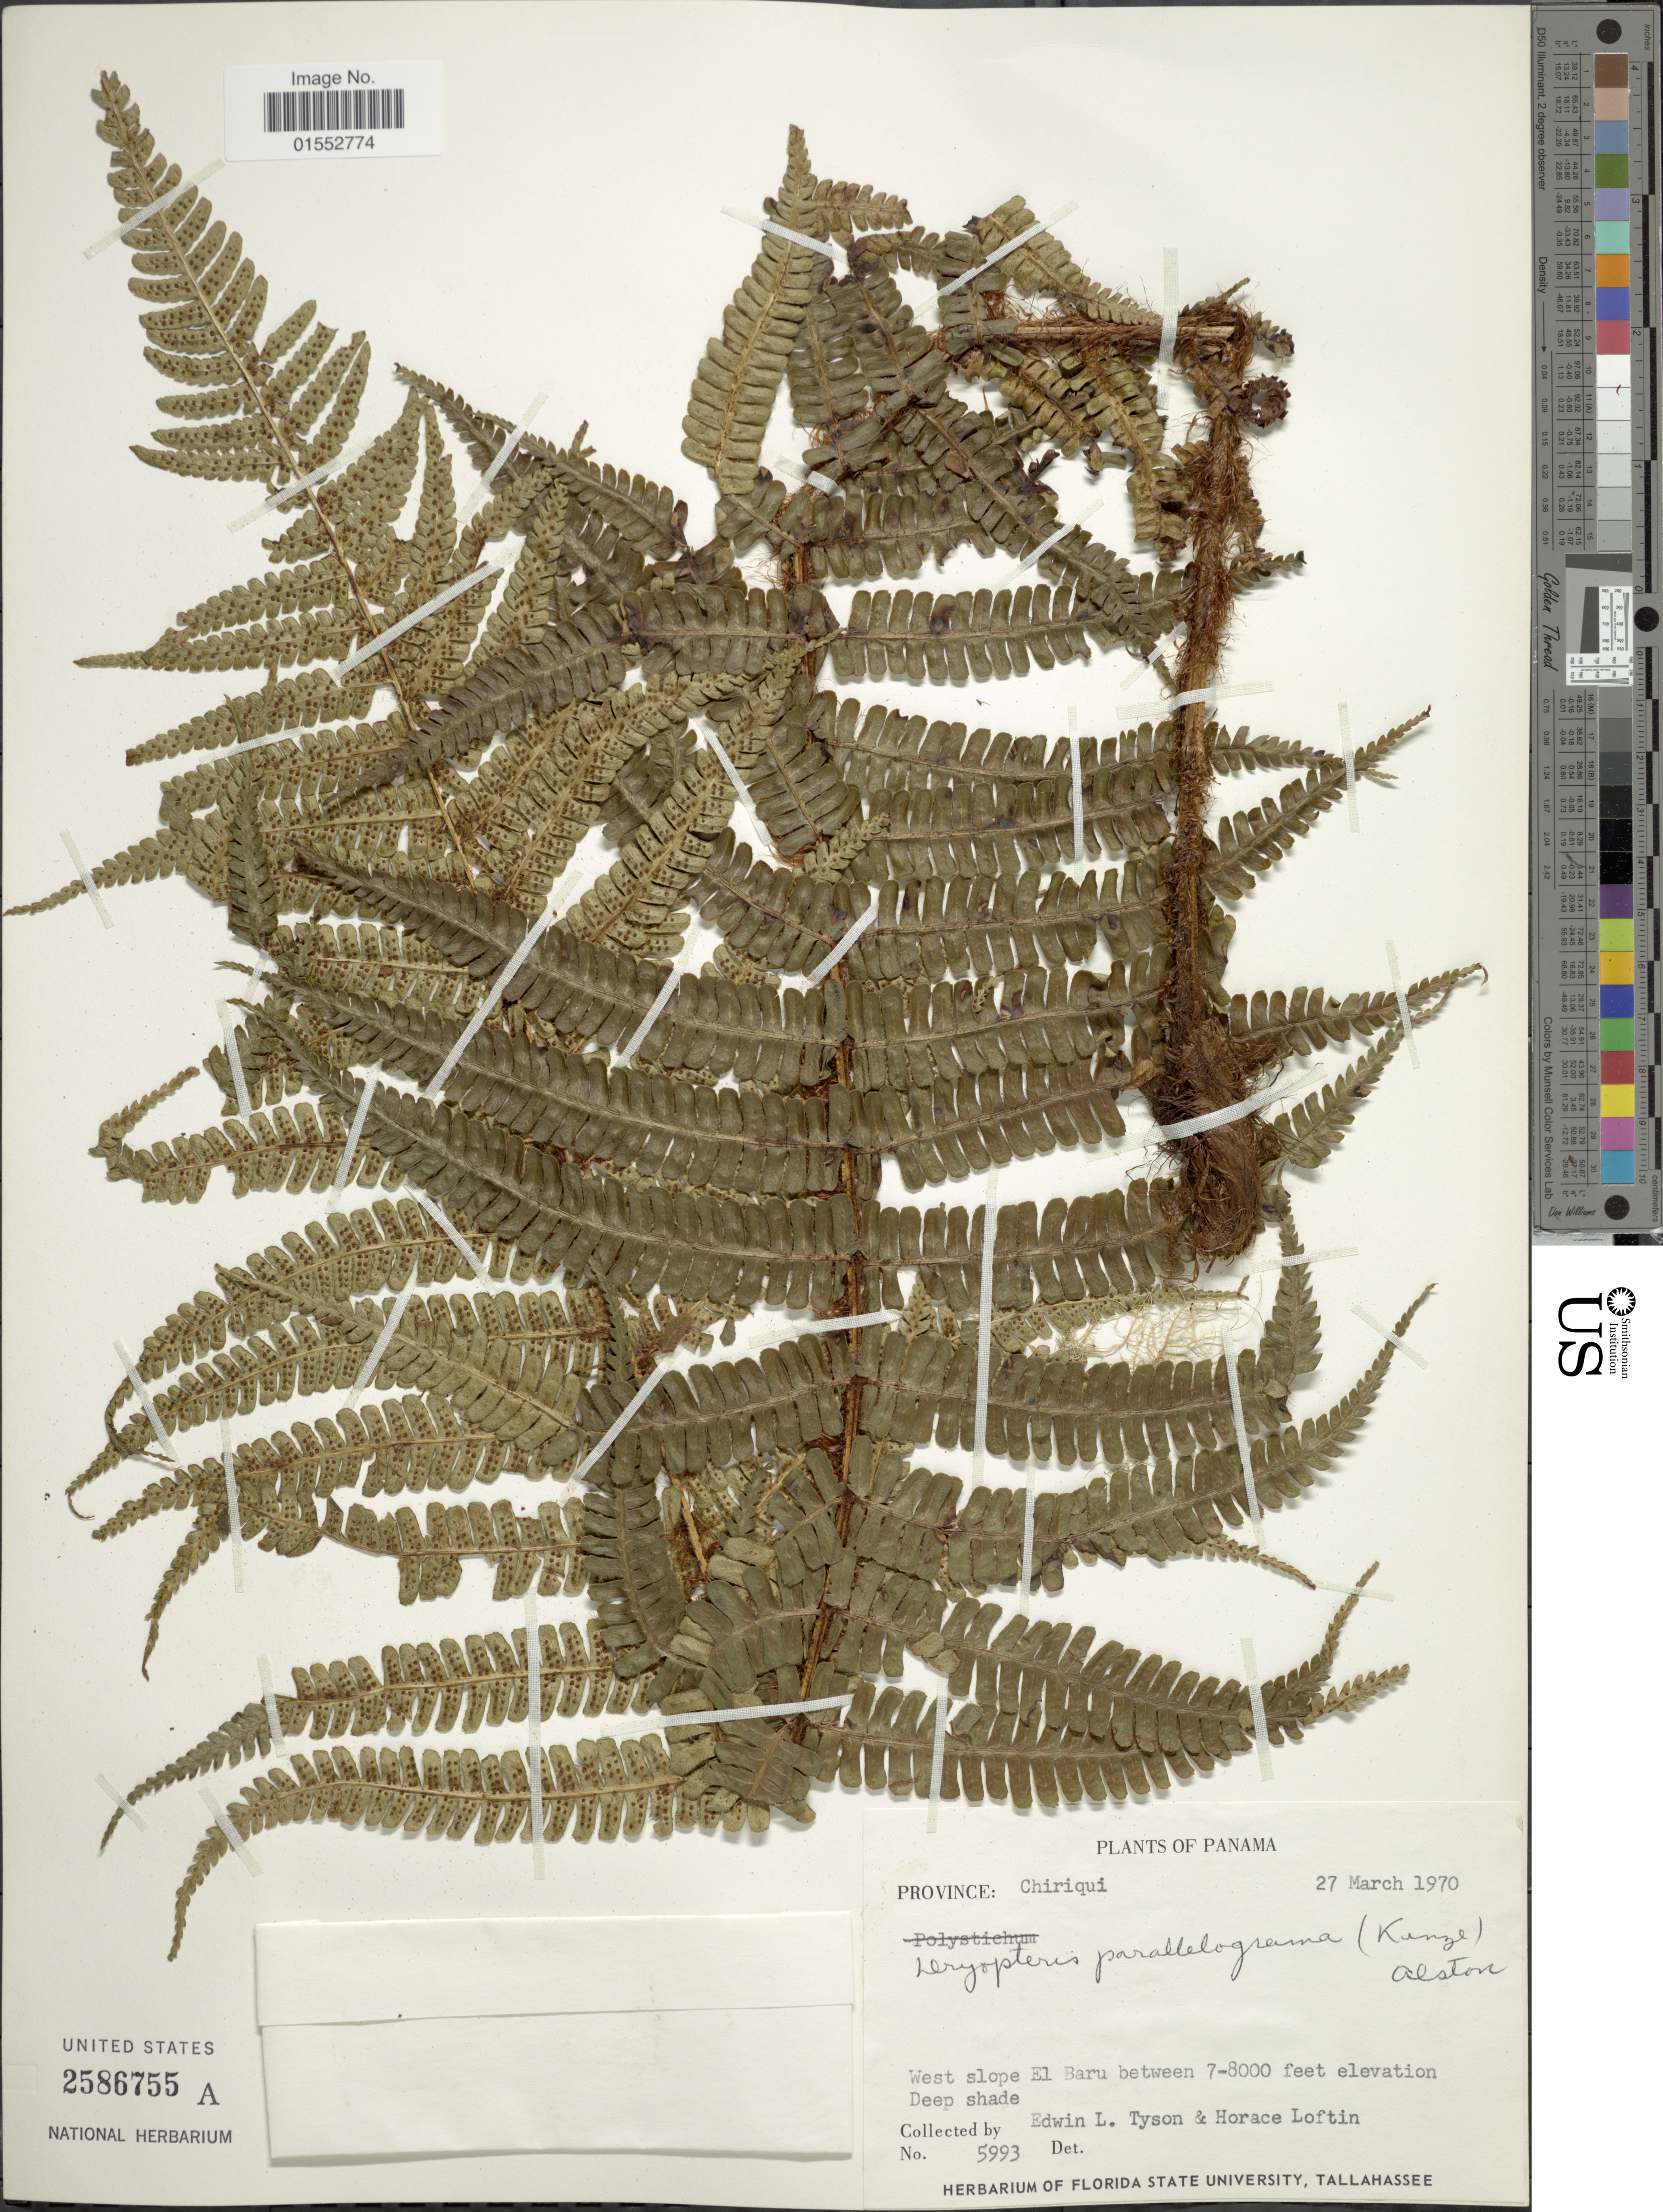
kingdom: Plantae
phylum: Tracheophyta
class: Polypodiopsida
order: Polypodiales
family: Dryopteridaceae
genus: Dryopteris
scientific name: Dryopteris wallichiana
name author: (Spreng.) Hyl.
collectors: E. L. Tyson & H. Loftin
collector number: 5993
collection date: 1970-03-27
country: Panama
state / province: Chiriqui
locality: West slope El Baru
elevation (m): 2134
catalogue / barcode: US 2586755A